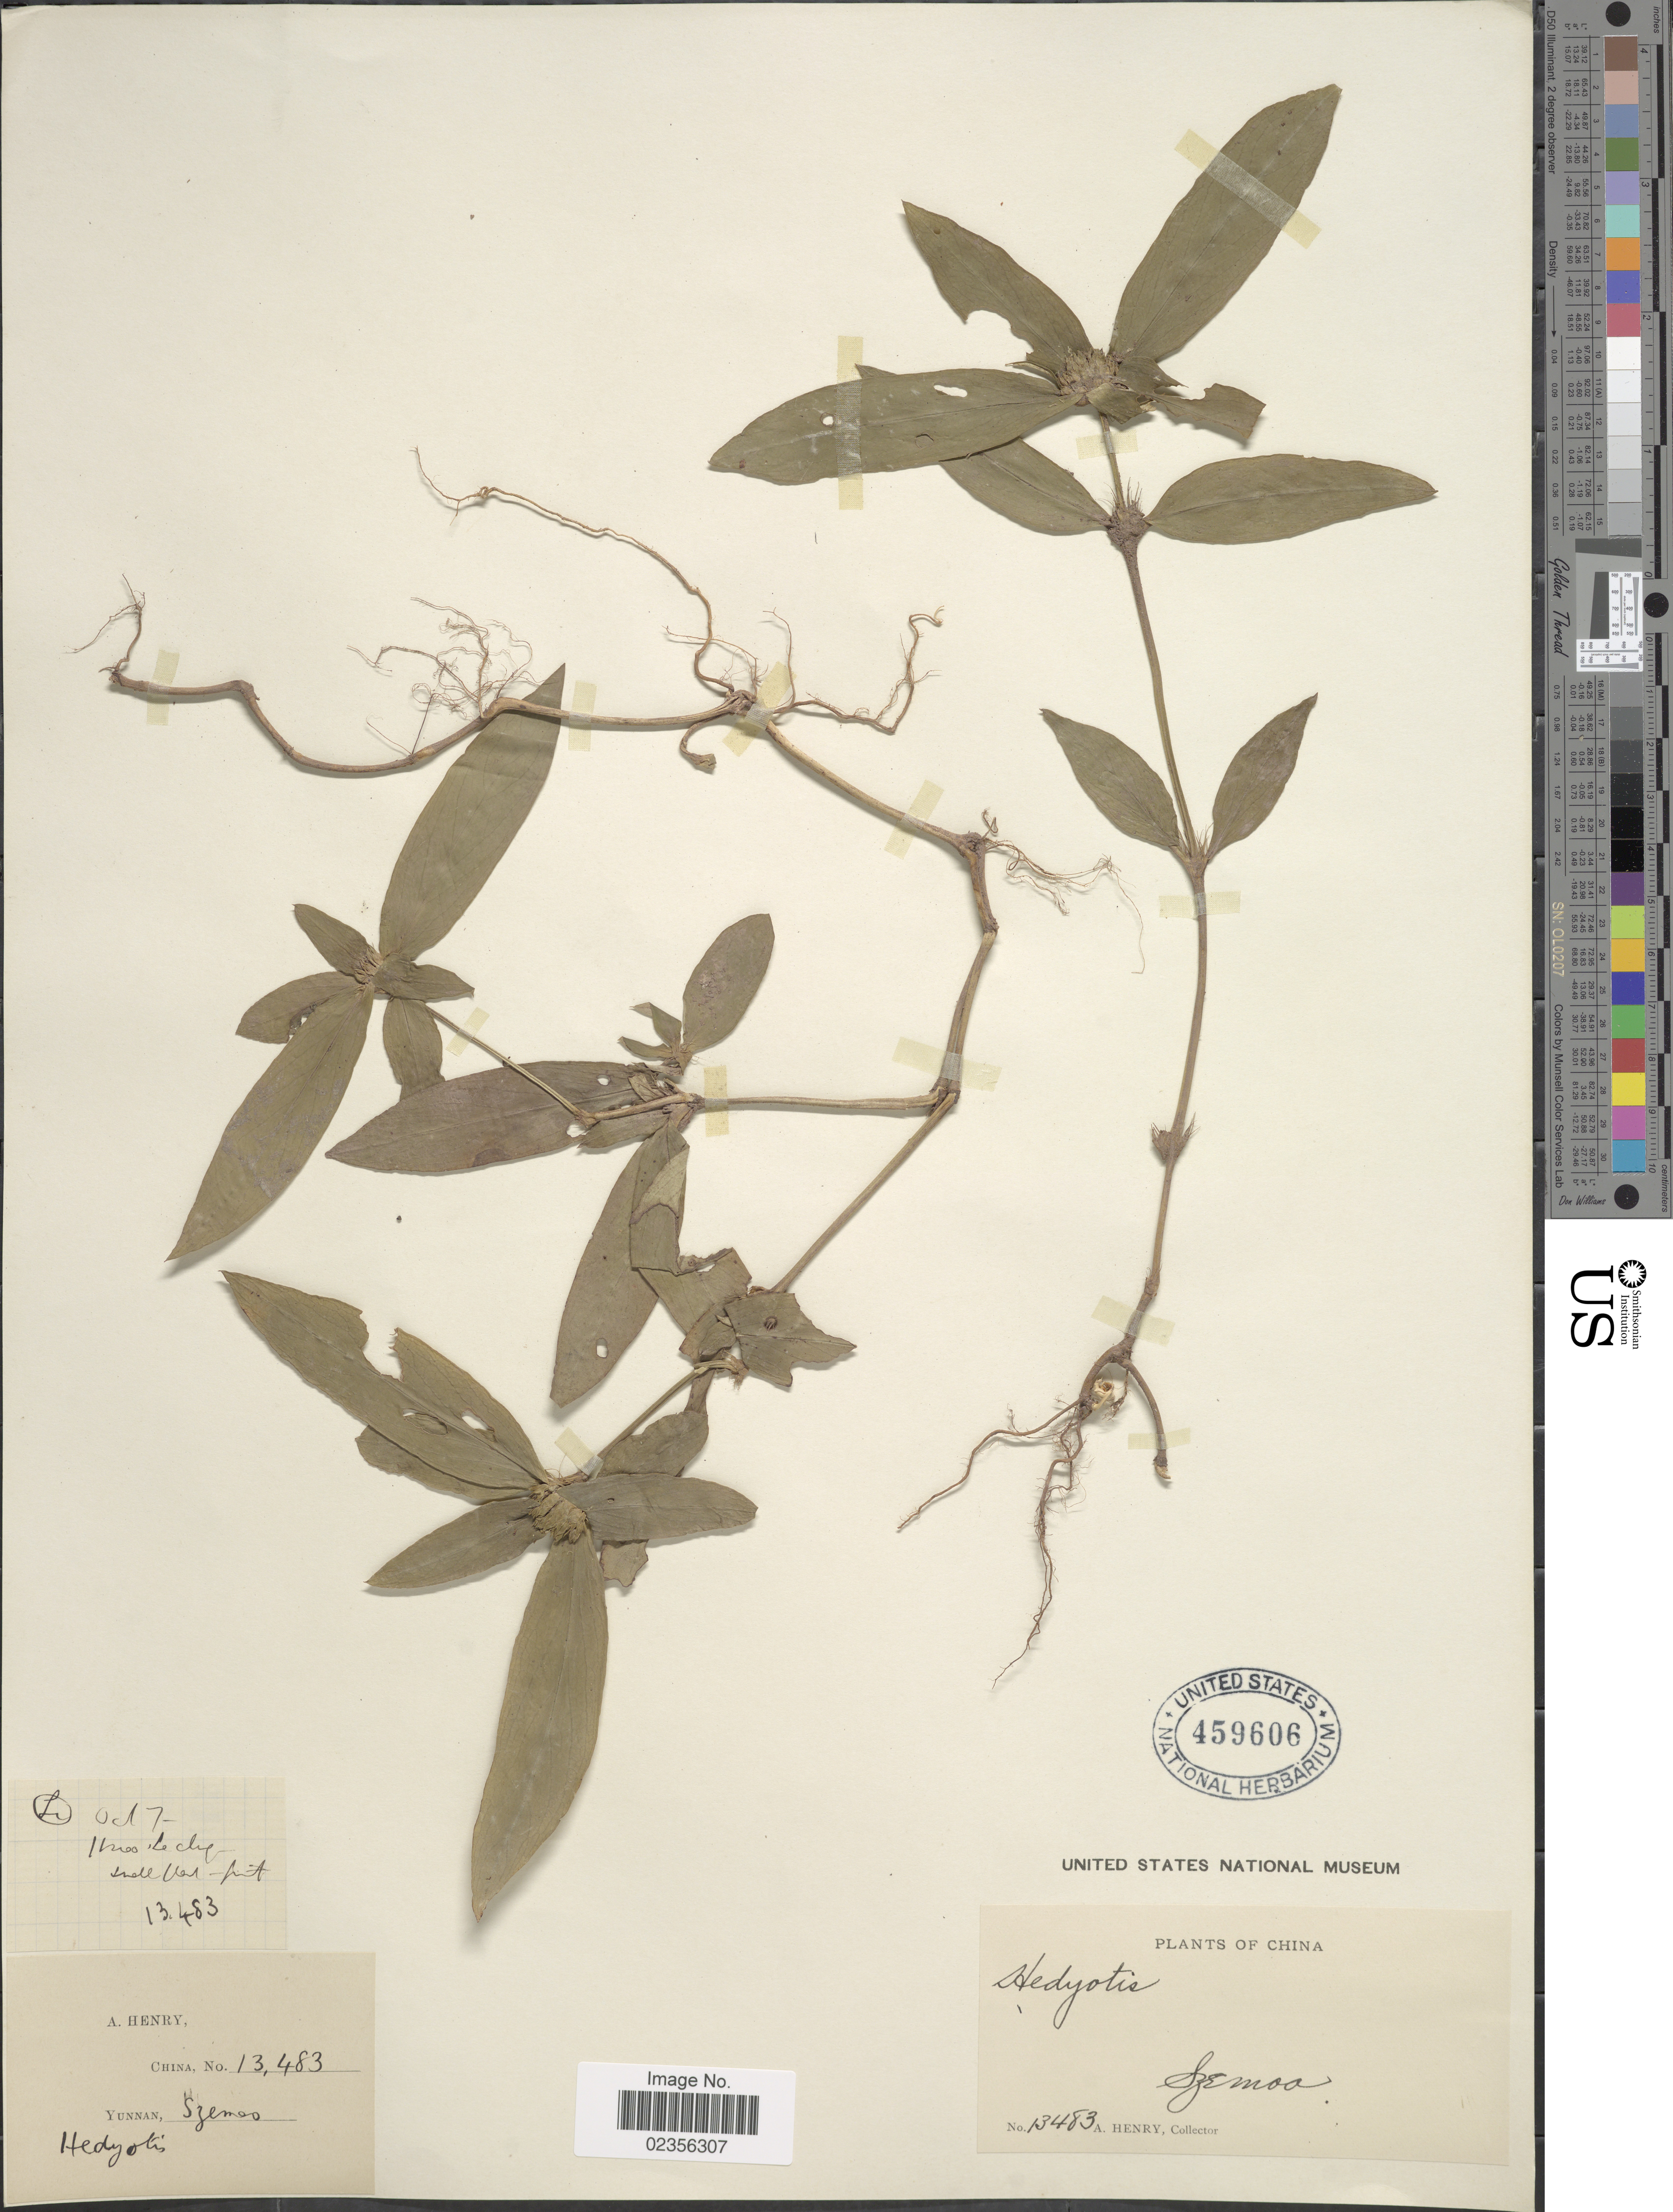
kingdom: Plantae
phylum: Tracheophyta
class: Magnoliopsida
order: Gentianales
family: Rubiaceae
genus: Hedyotis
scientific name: Hedyotis sp.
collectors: A. Henry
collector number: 13483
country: China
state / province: Yunnan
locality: Yunnan, China, Sjemeo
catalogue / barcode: US 459606